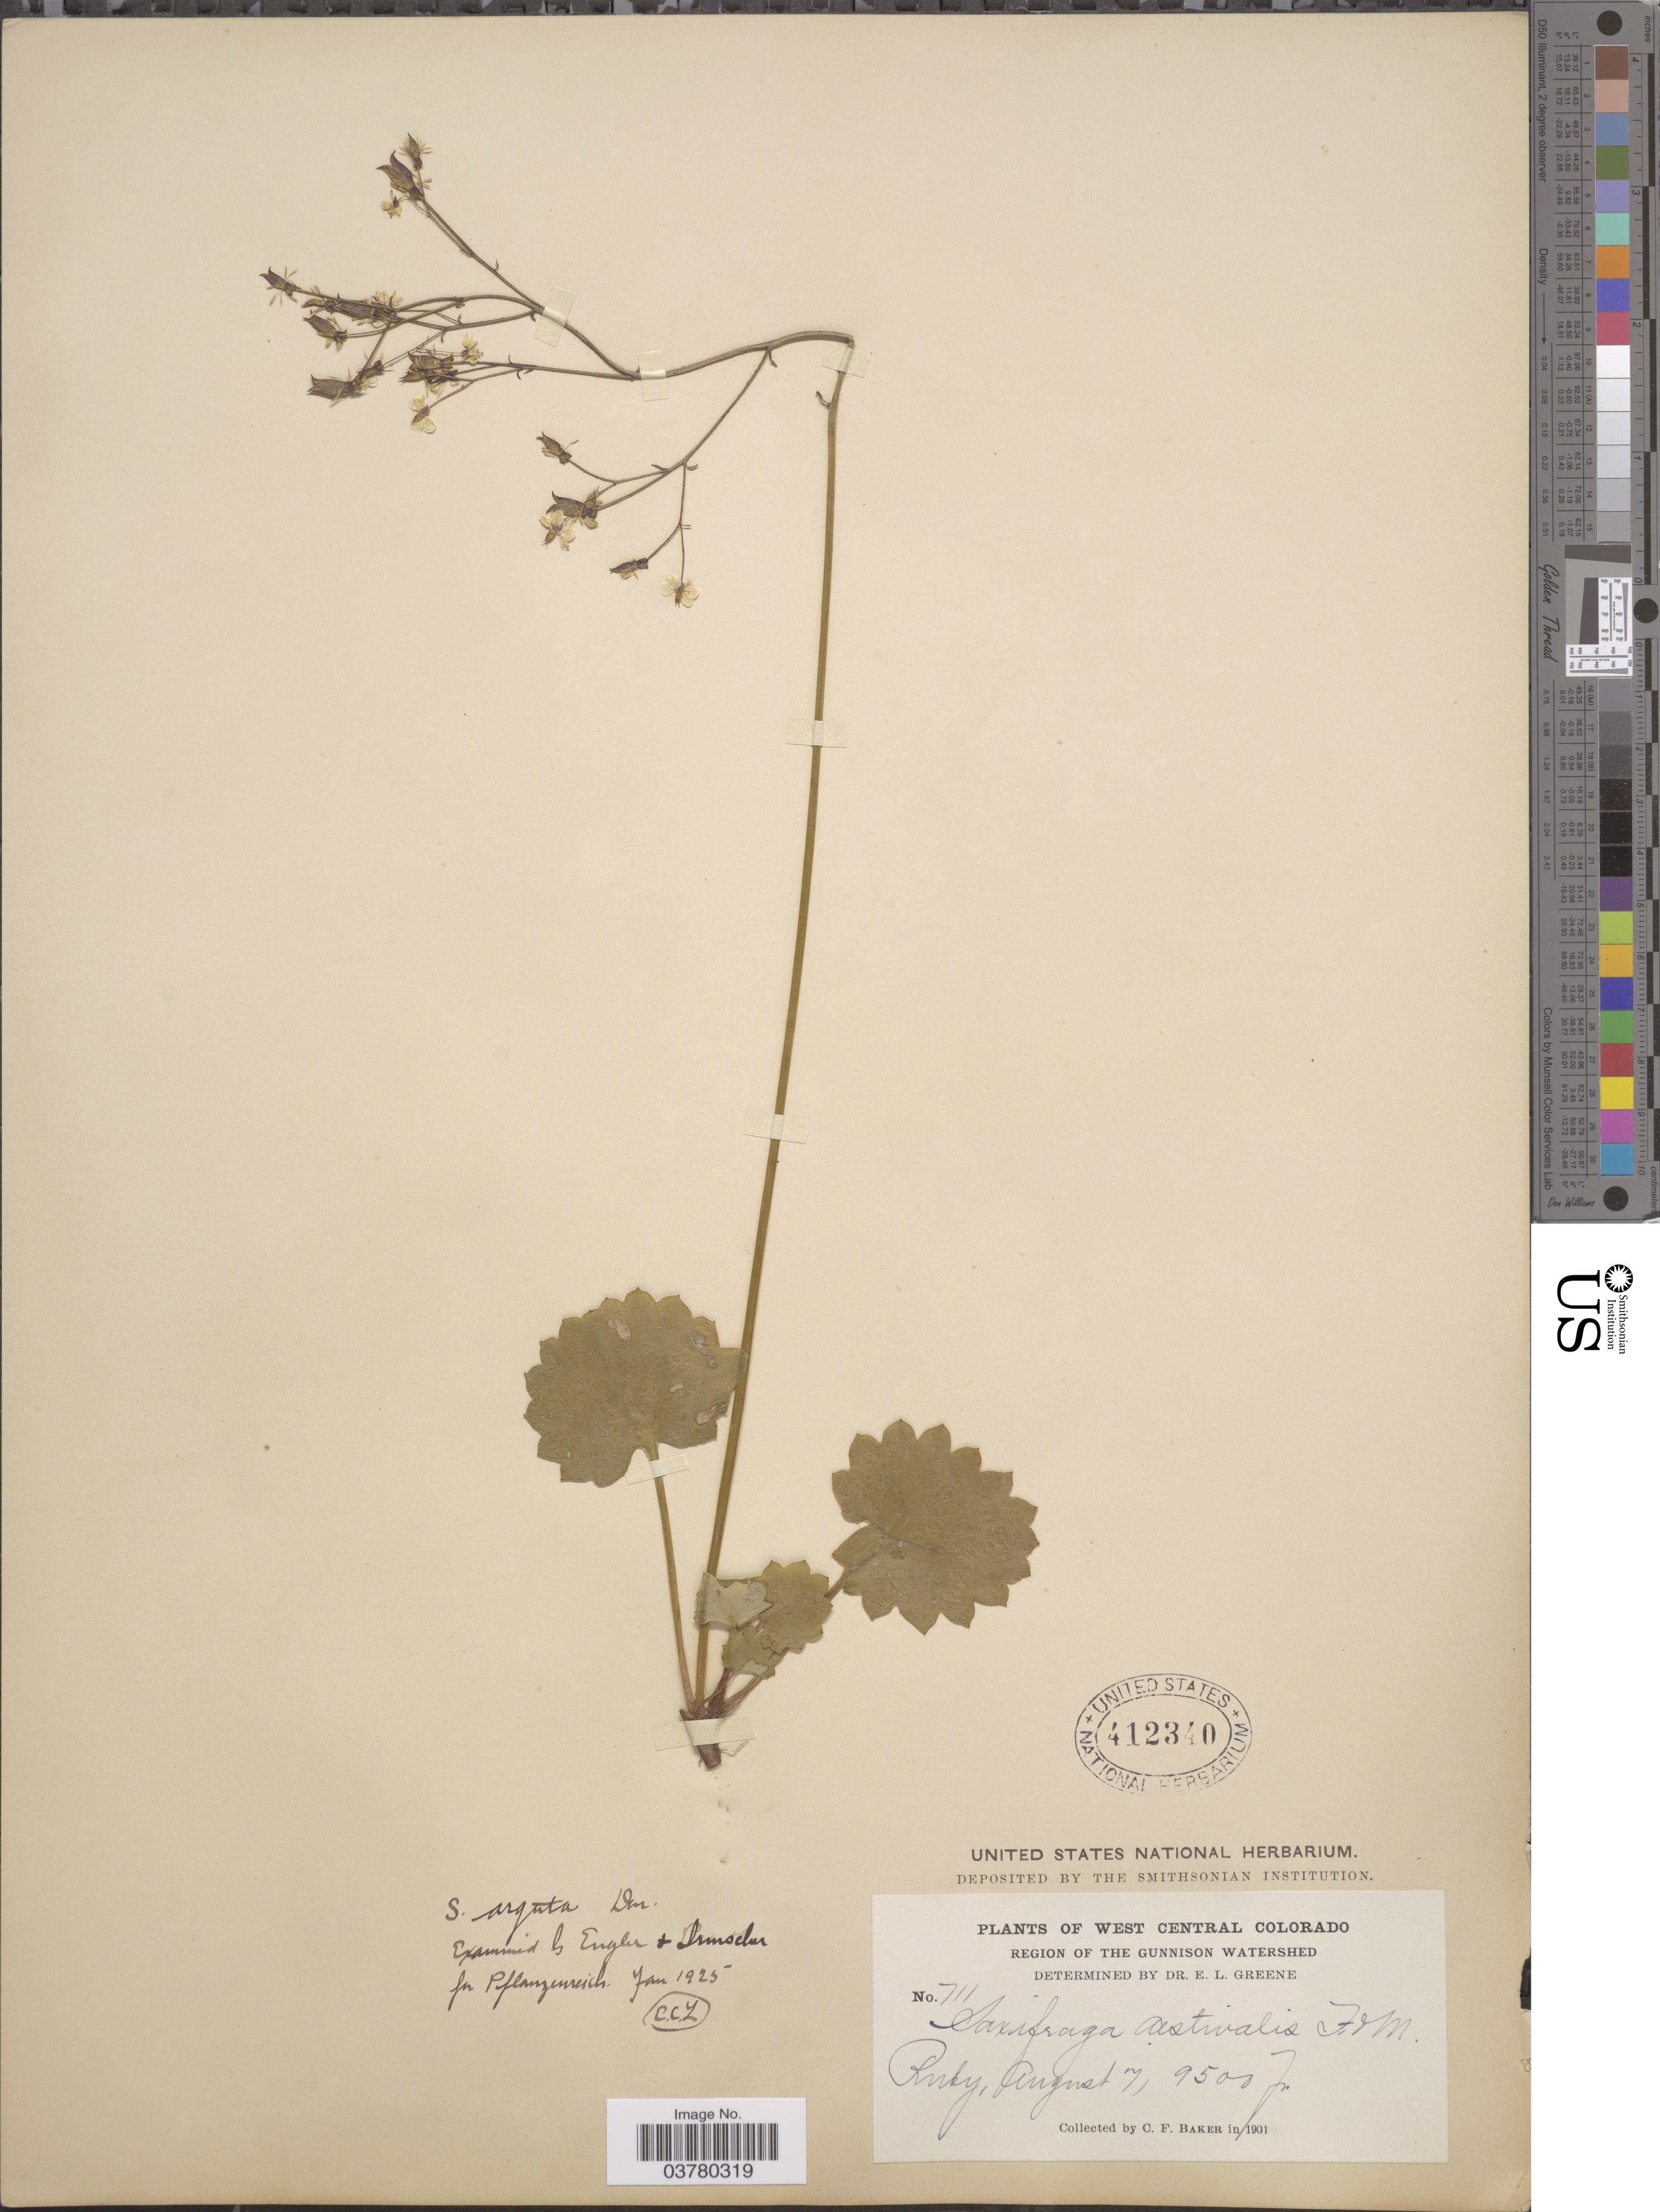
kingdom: Plantae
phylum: Tracheophyta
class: Magnoliopsida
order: Saxifragales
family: Saxifragaceae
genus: Micranthes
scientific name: Micranthes odontoloma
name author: (Piper) A. Heller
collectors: C. F. Baker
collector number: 711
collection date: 1901-08-07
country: United States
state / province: Colorado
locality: West Central Colorado. Region of the Gunnison Watershed. Ruby.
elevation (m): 2896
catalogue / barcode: US 412340